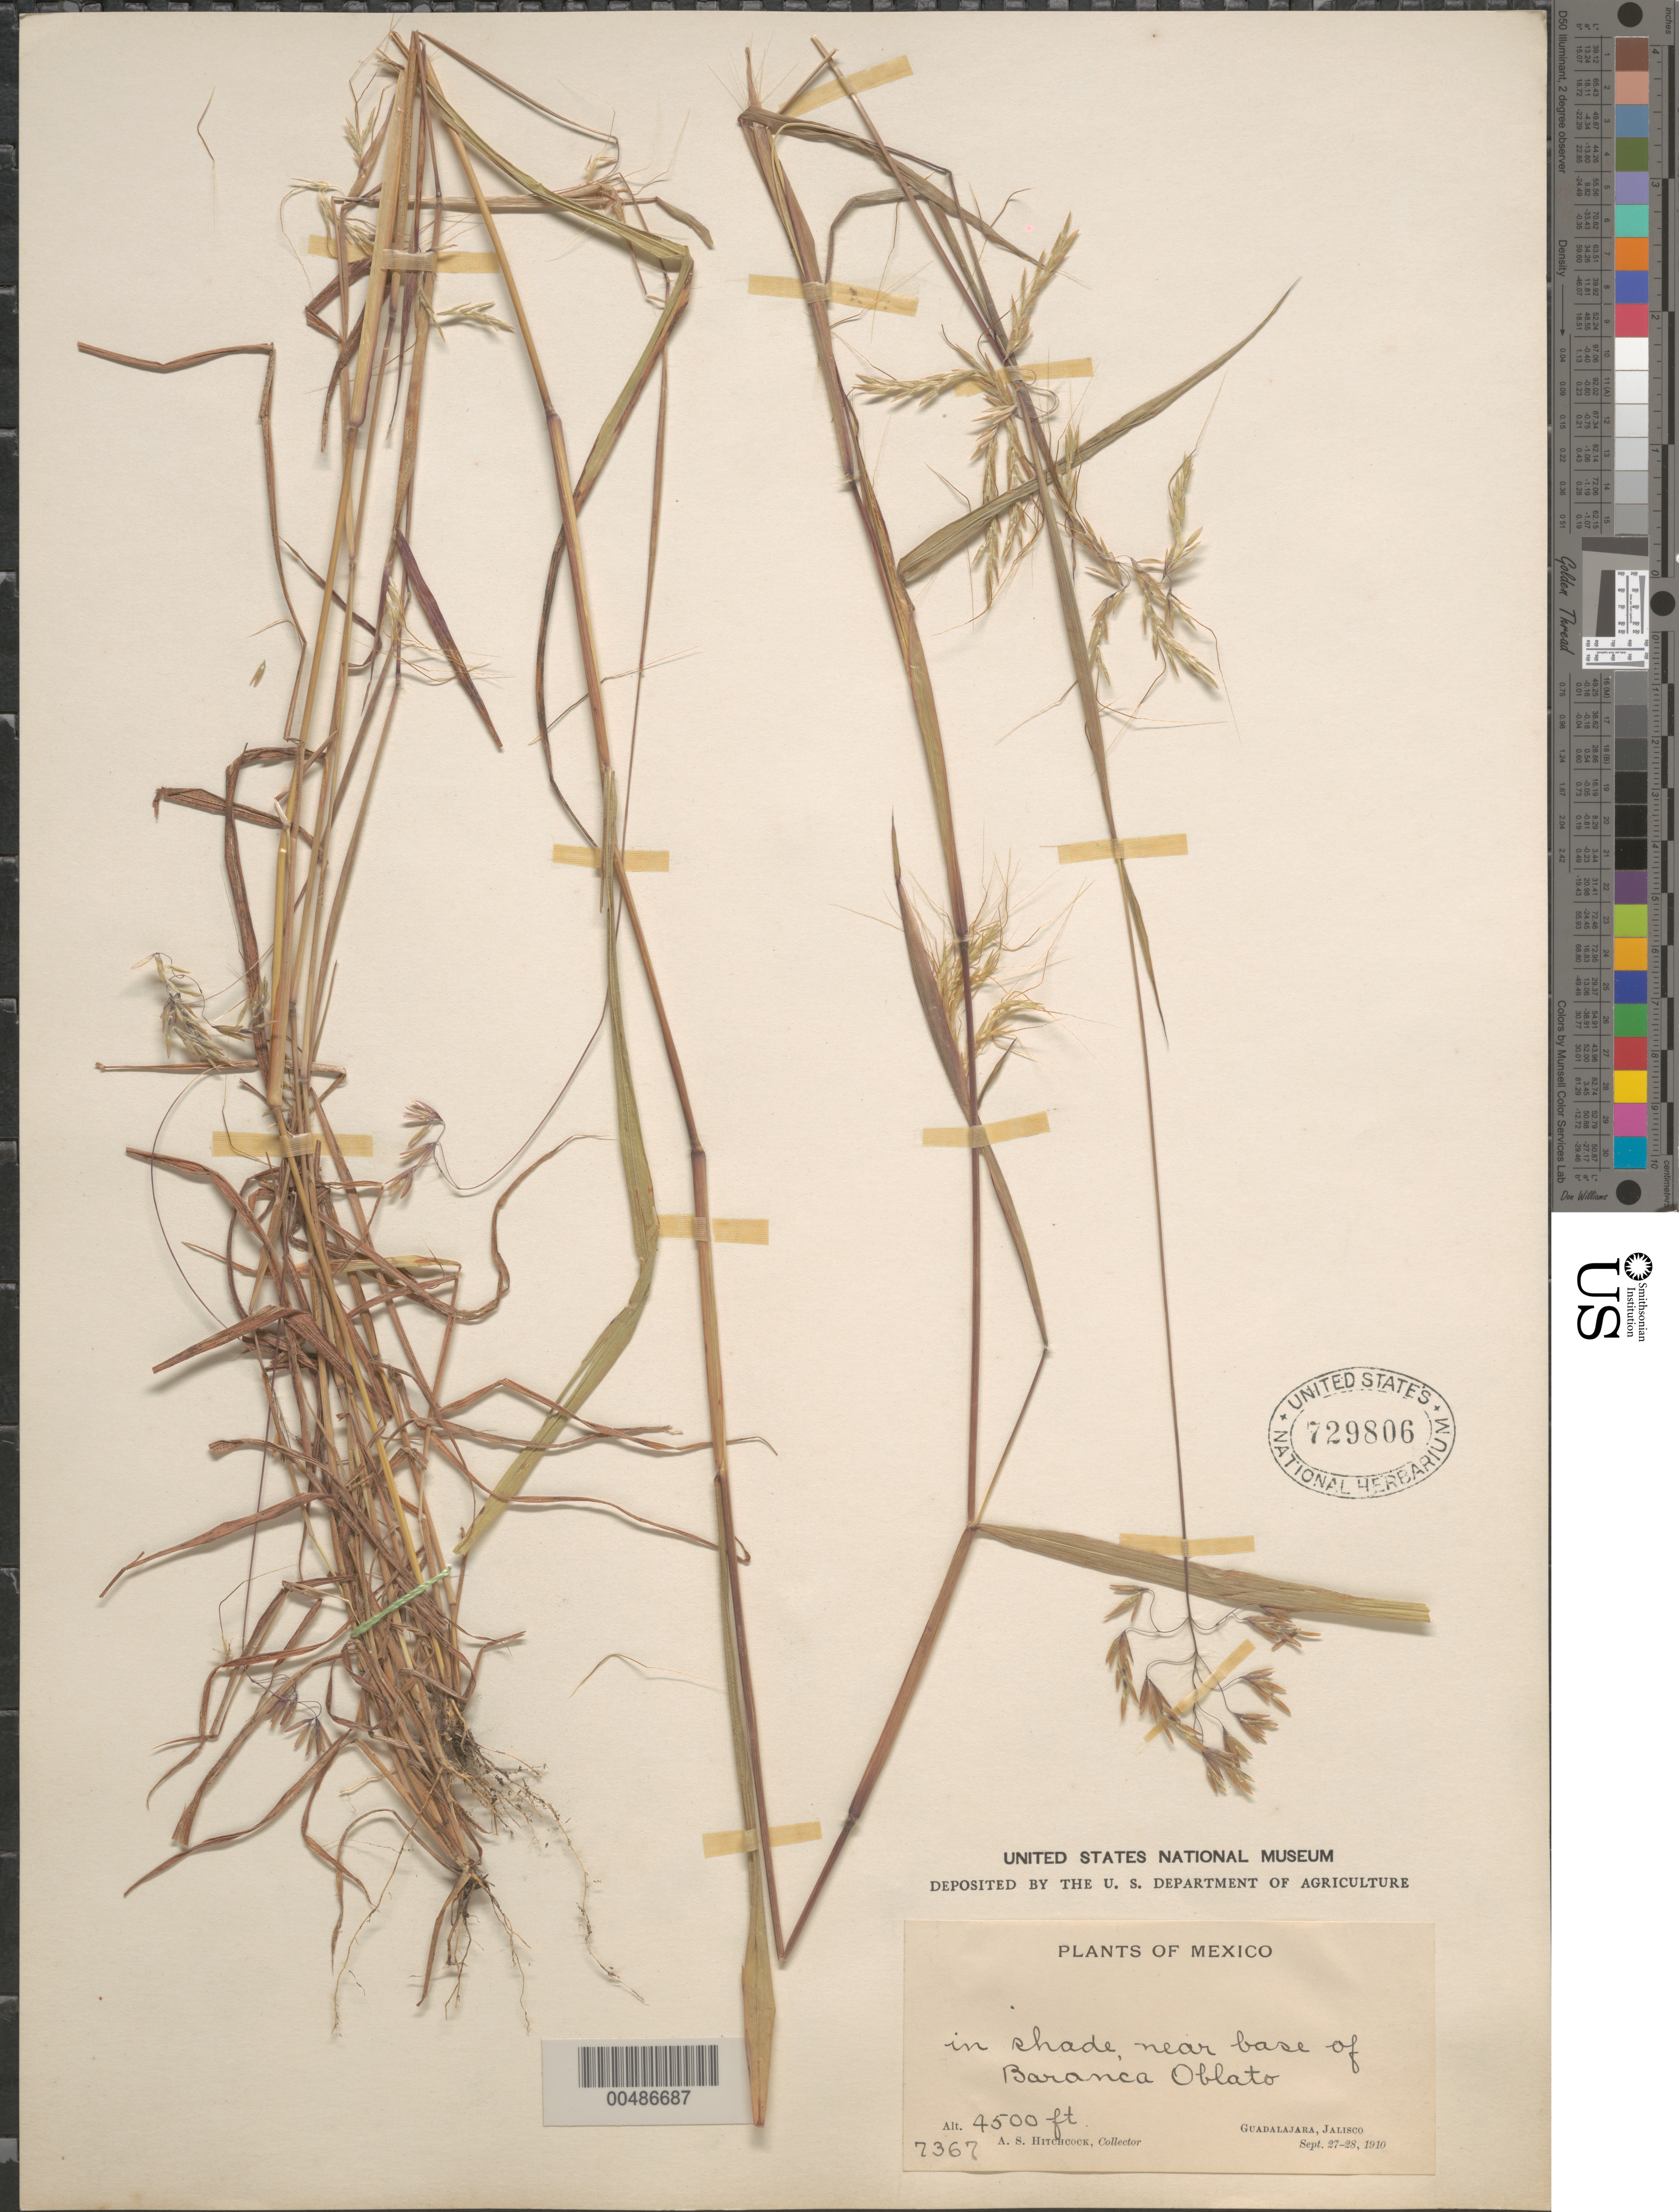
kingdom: Plantae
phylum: Tracheophyta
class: Liliopsida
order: Poales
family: Poaceae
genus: Euclasta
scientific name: Euclasta condylotricha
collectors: A. S. Hitchcock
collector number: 7367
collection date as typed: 27 Sep 1910 to 28 Sep 1910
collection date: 1910-09-27/1910-09-28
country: Mexico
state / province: Jalisco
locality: Guadalajara, near base of Baranca Oblato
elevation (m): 1372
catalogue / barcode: US 729806